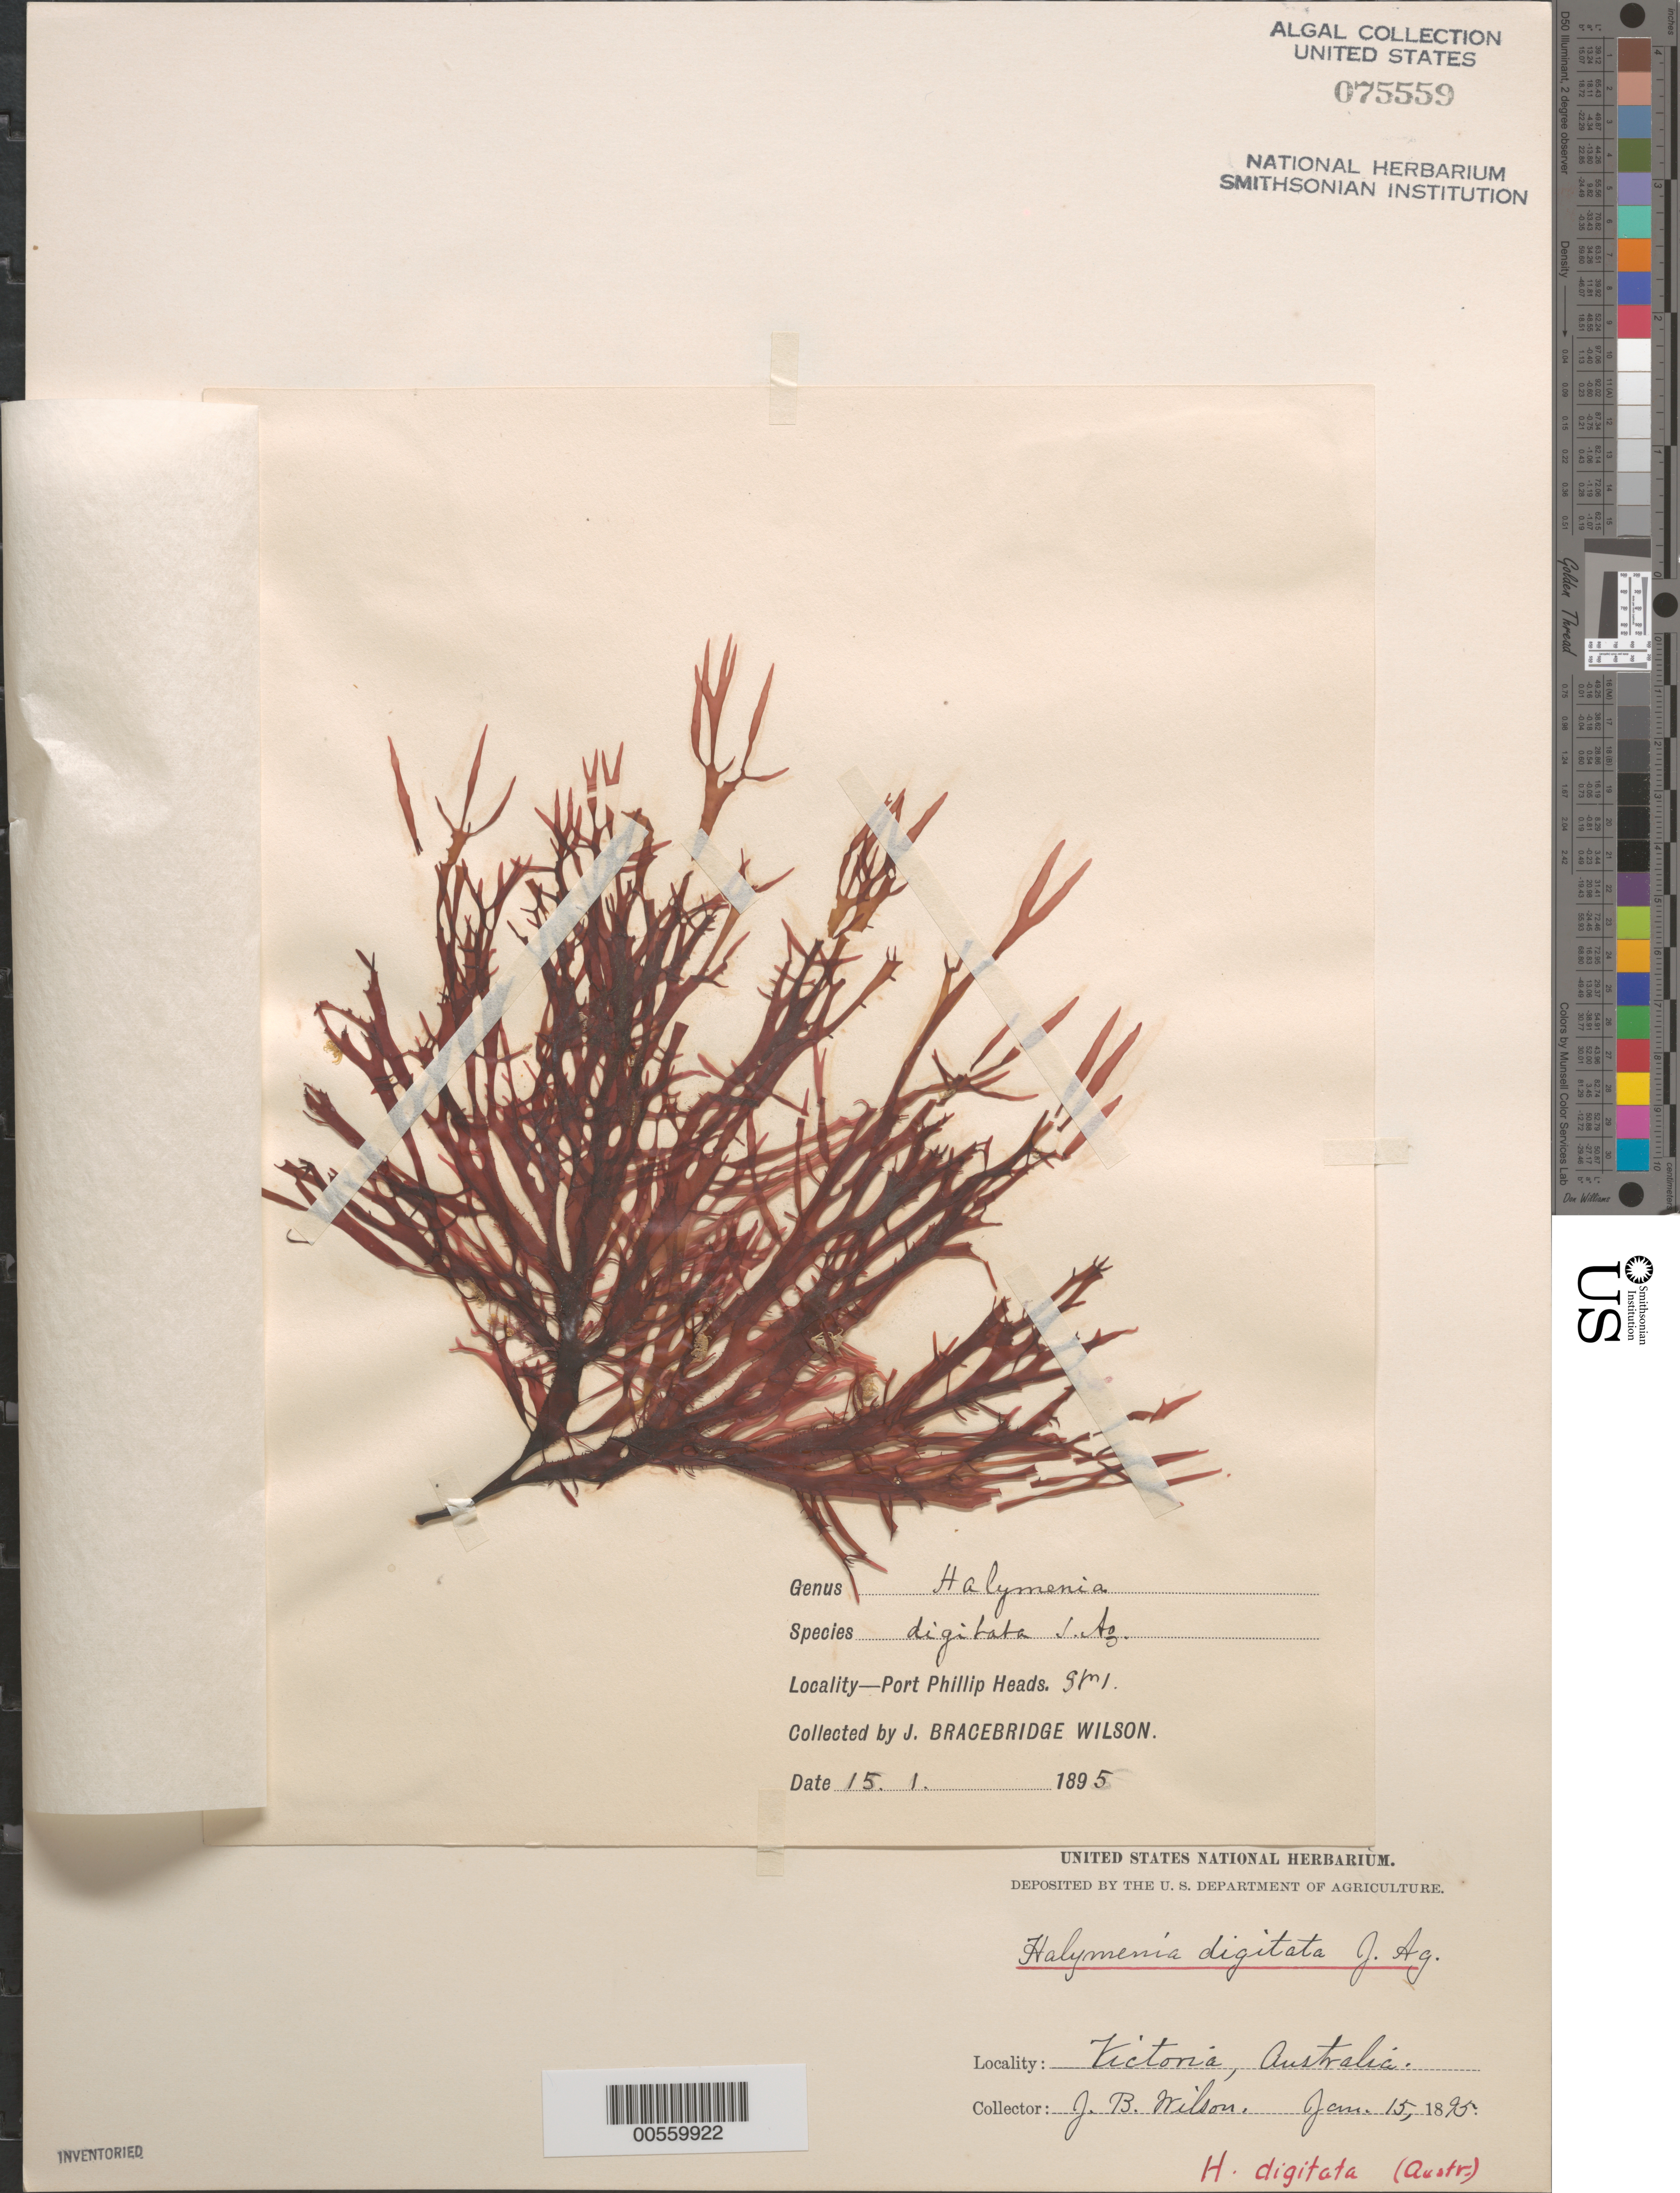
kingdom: Plantae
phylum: Rhodophyta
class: Florideophyceae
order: Halymeniales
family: Halymeniaceae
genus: Cryptonemia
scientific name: Cryptonemia digitata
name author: (J. Agardh) Womersley & J.A. Lewis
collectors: J. B. Wilson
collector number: Station 1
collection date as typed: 15 Jan 1895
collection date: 1895-01-15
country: Australia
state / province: Victoria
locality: Port Phillip Heads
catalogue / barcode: US 75559